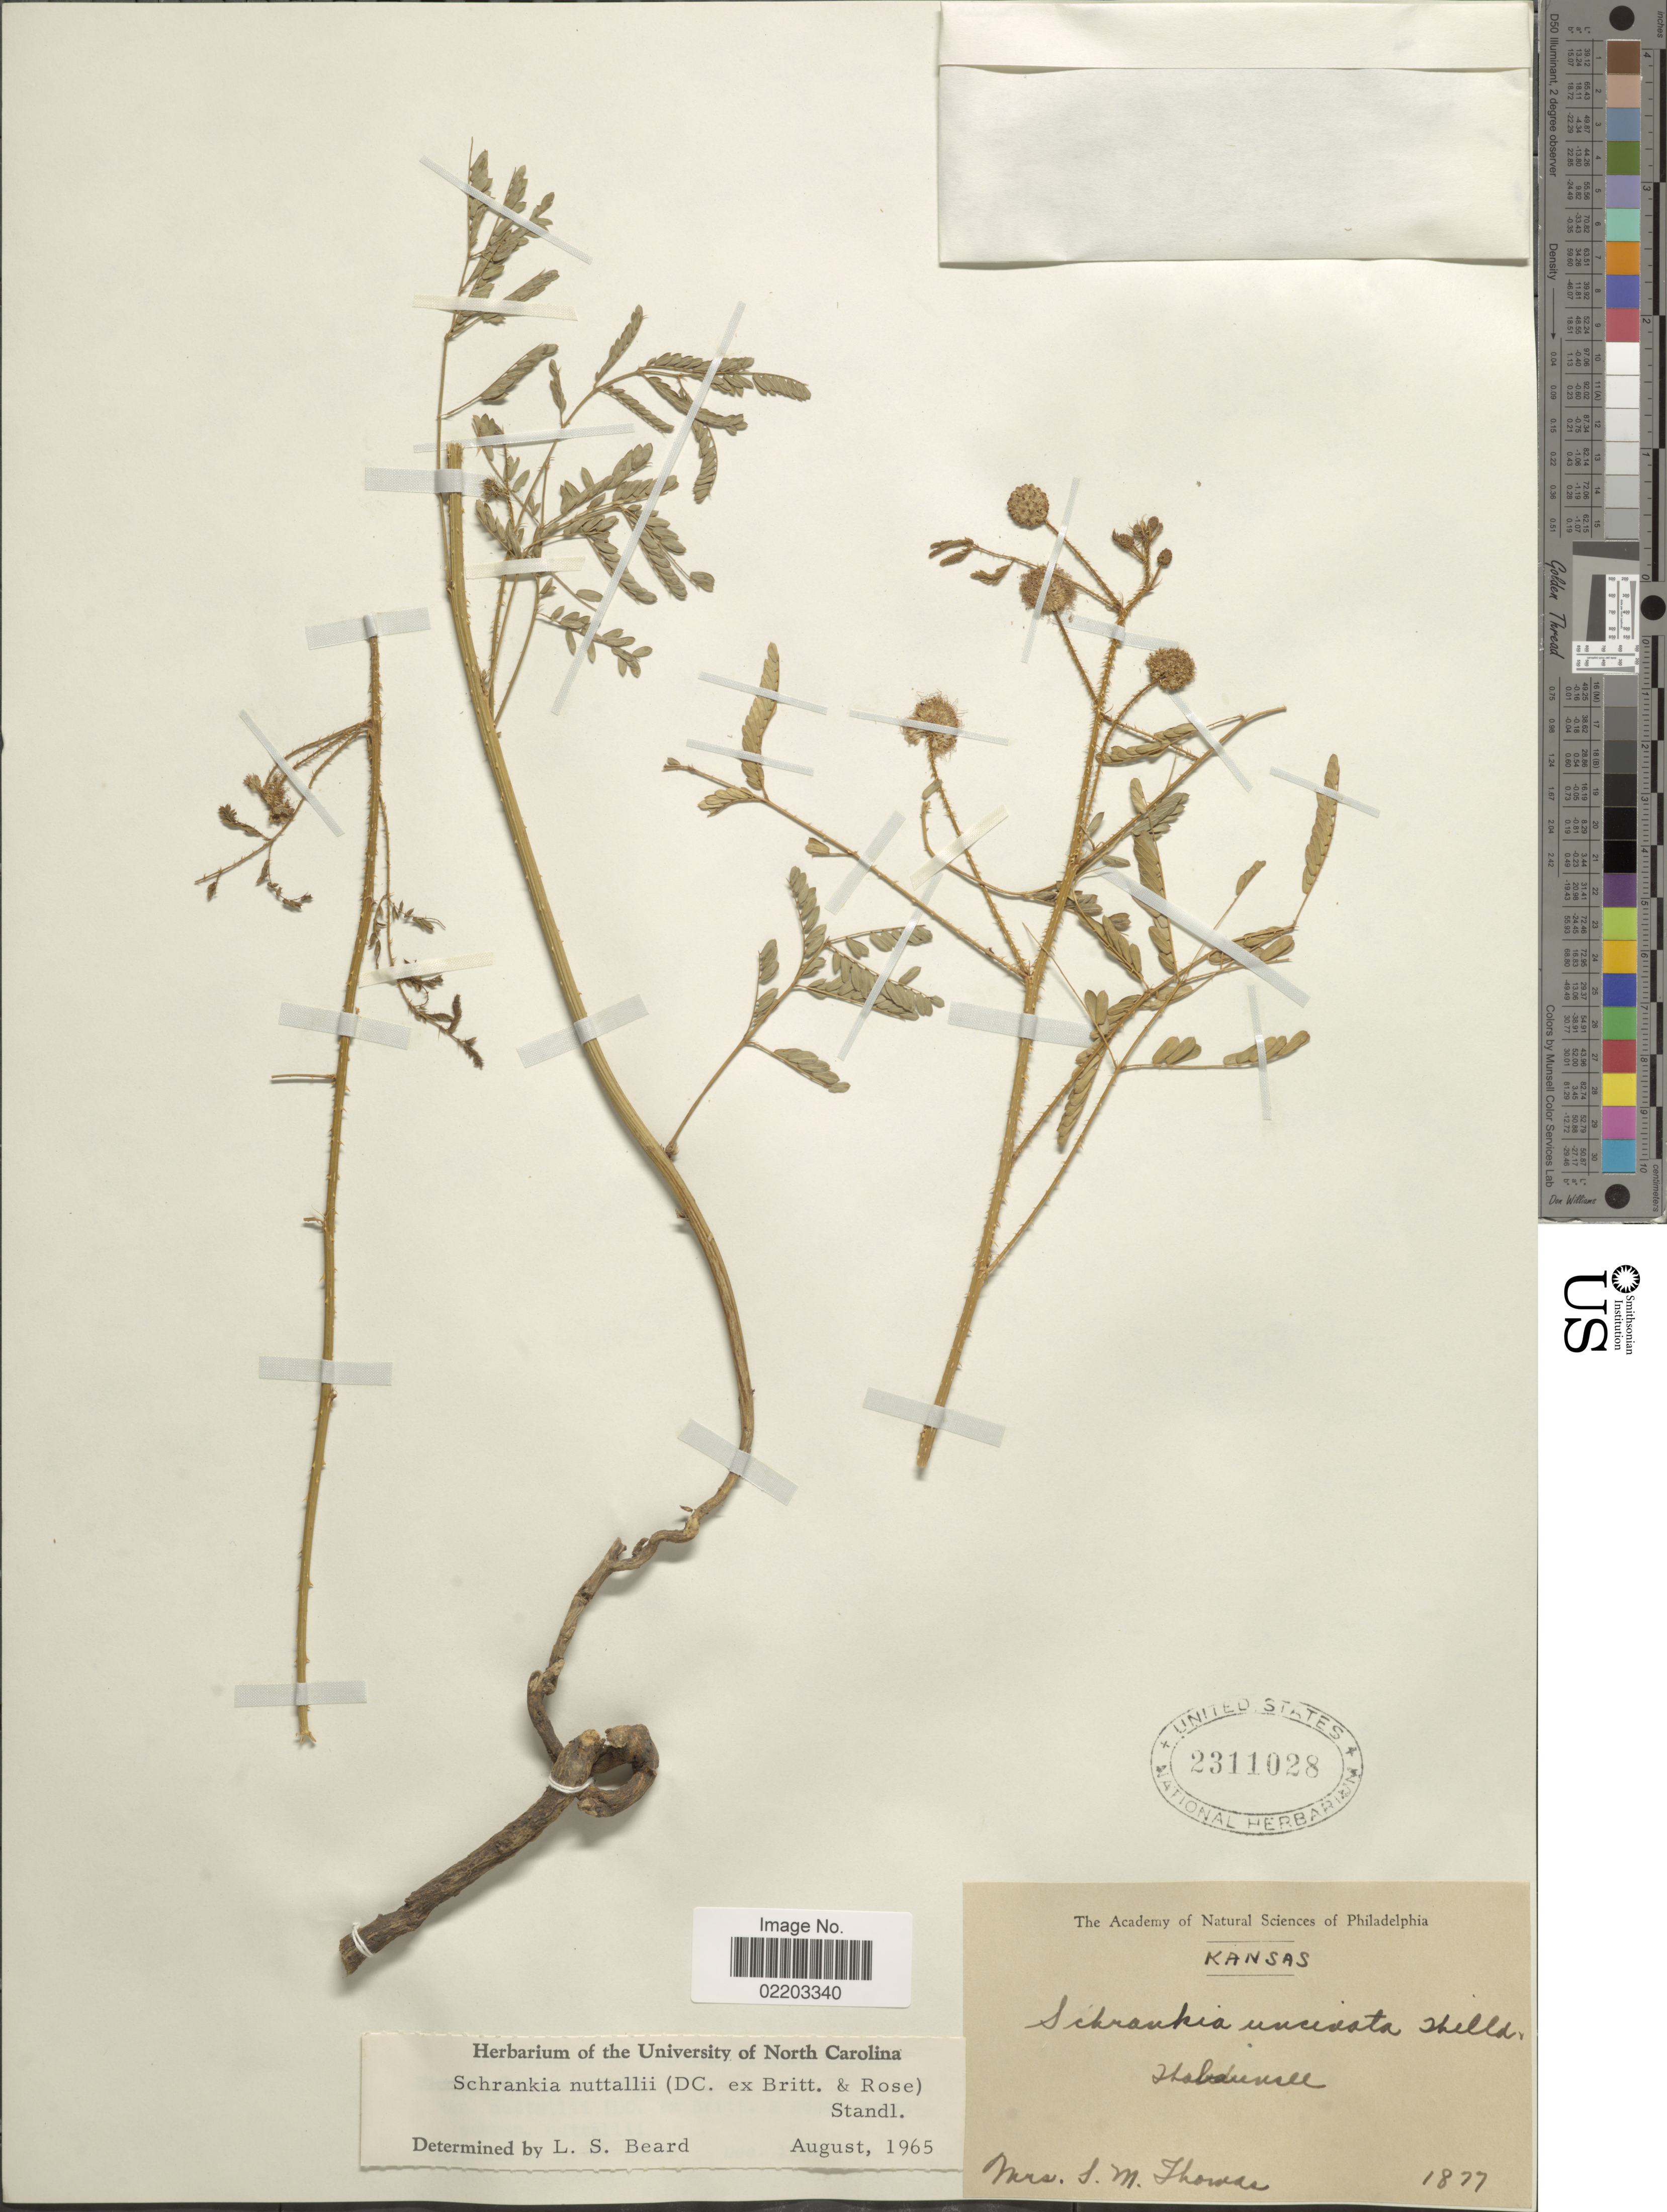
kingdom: Plantae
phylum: Tracheophyta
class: Magnoliopsida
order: Fabales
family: Fabaceae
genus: Mimosa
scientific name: Mimosa nuttallii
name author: (DC.) B.L. Turner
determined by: Strong, M. T., (US), Smithsonian Institution - National Museum of Natural History (UNITED STATES)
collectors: S. Thomas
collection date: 1877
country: United States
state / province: Kansas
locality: Wabaunsee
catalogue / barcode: US 2311028